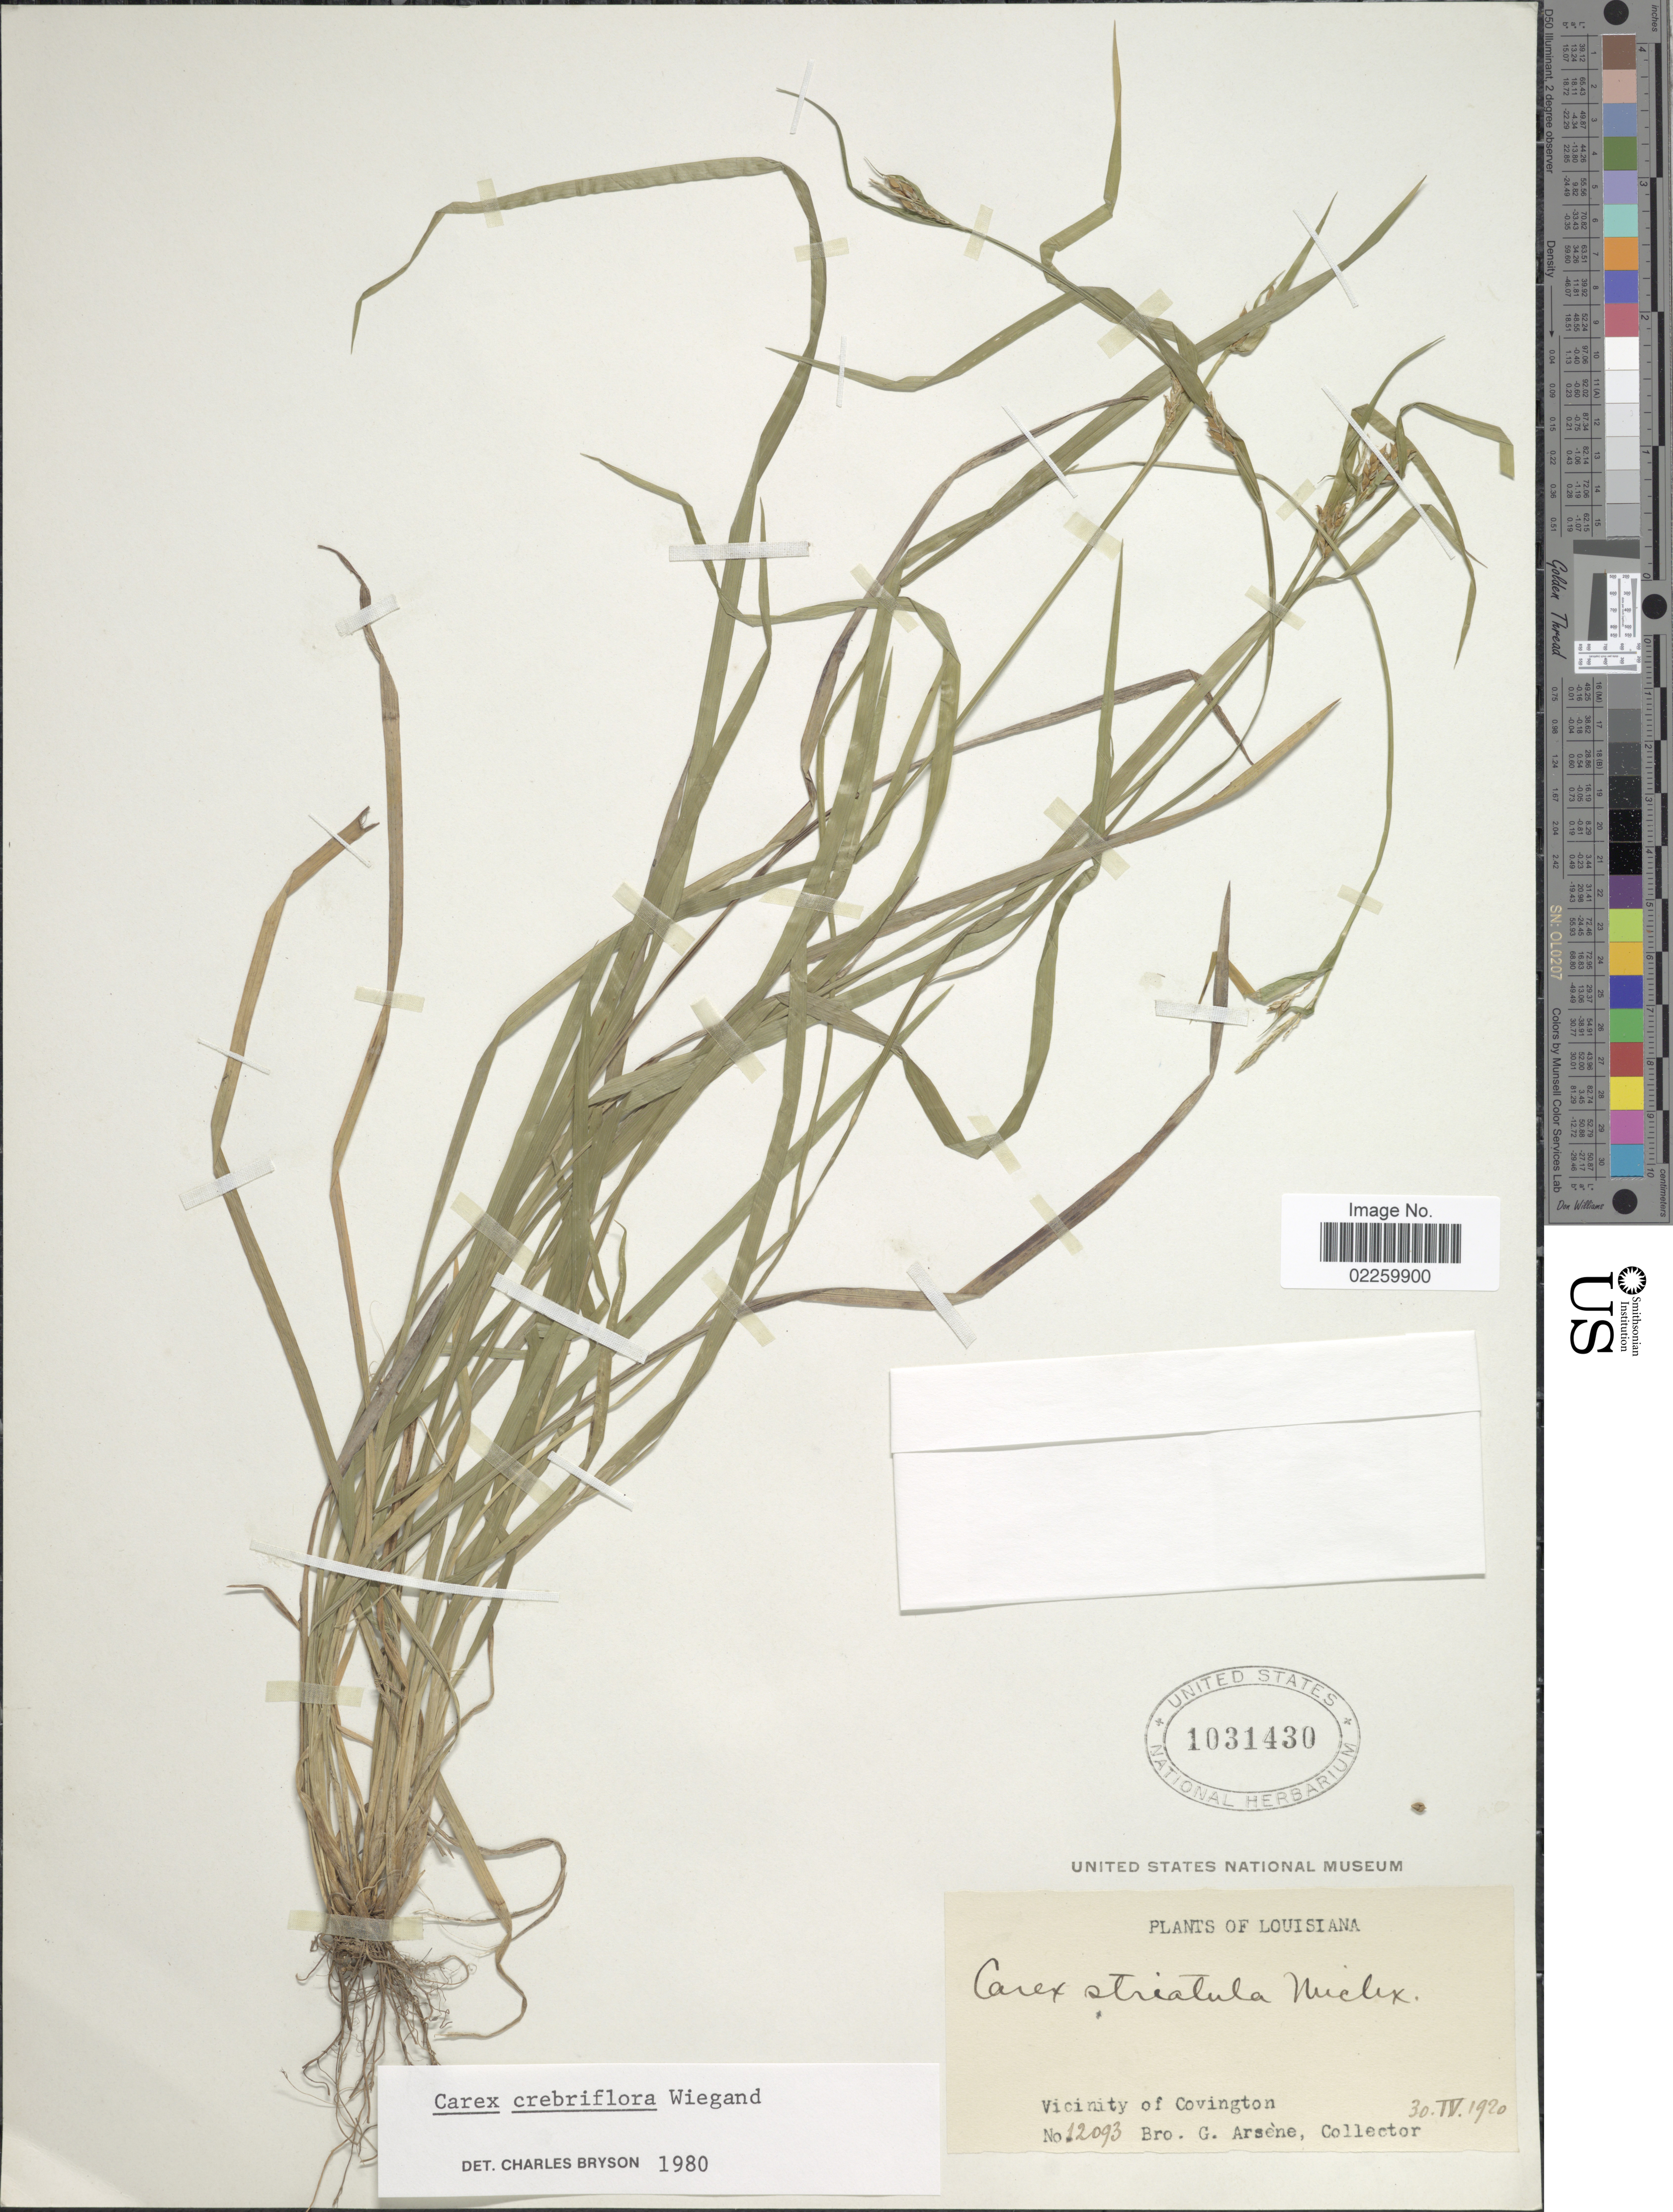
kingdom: Plantae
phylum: Tracheophyta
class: Liliopsida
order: Poales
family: Cyperaceae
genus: Carex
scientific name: Carex crebriflora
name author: Wiegand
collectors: Bro. G. Arsène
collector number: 12093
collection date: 1920-04-30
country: United States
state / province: Louisiana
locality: Vicinity of Covington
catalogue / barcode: US 1031430